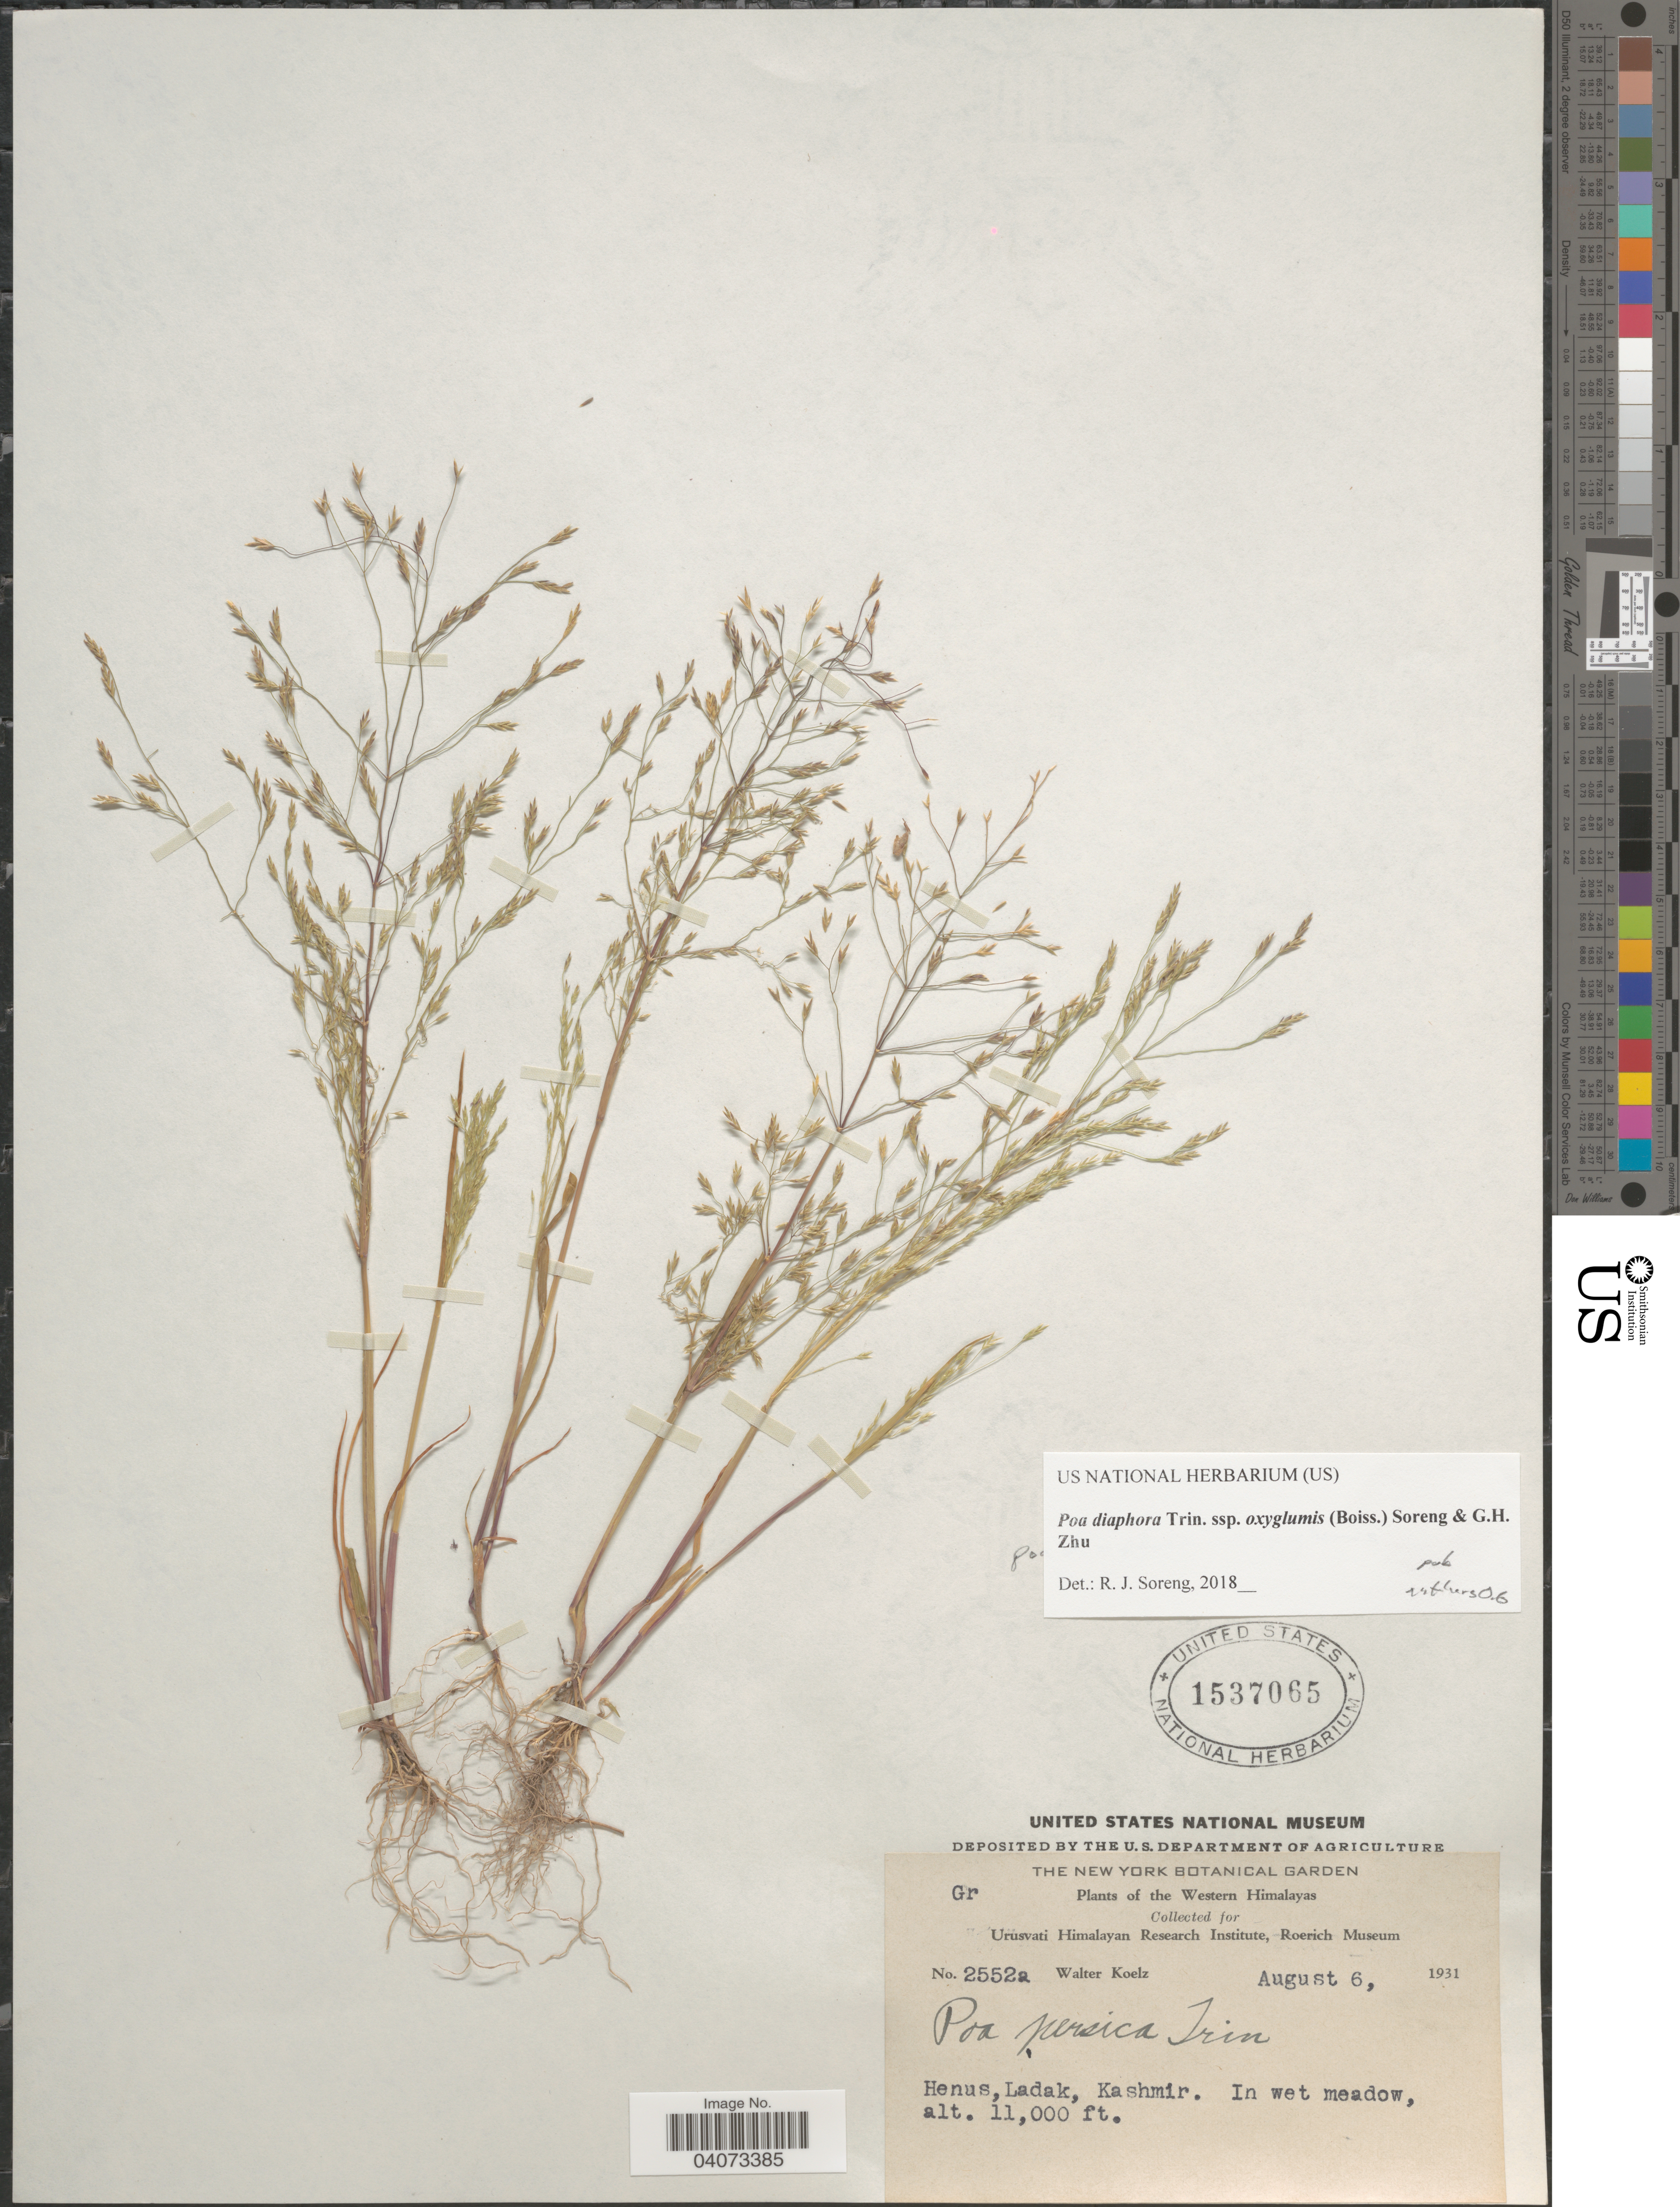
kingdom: Plantae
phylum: Tracheophyta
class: Liliopsida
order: Poales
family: Poaceae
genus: Poa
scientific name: Poa diaphora subsp. oxyglumis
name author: (Boiss.) Soreng & G.H. Zhu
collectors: W. N. Koelz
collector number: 2552a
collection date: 1931-08-06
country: India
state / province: Ladakh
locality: The Western Himalayas. Henus, Ladak, Kashmir.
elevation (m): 3353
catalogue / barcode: US 1537065